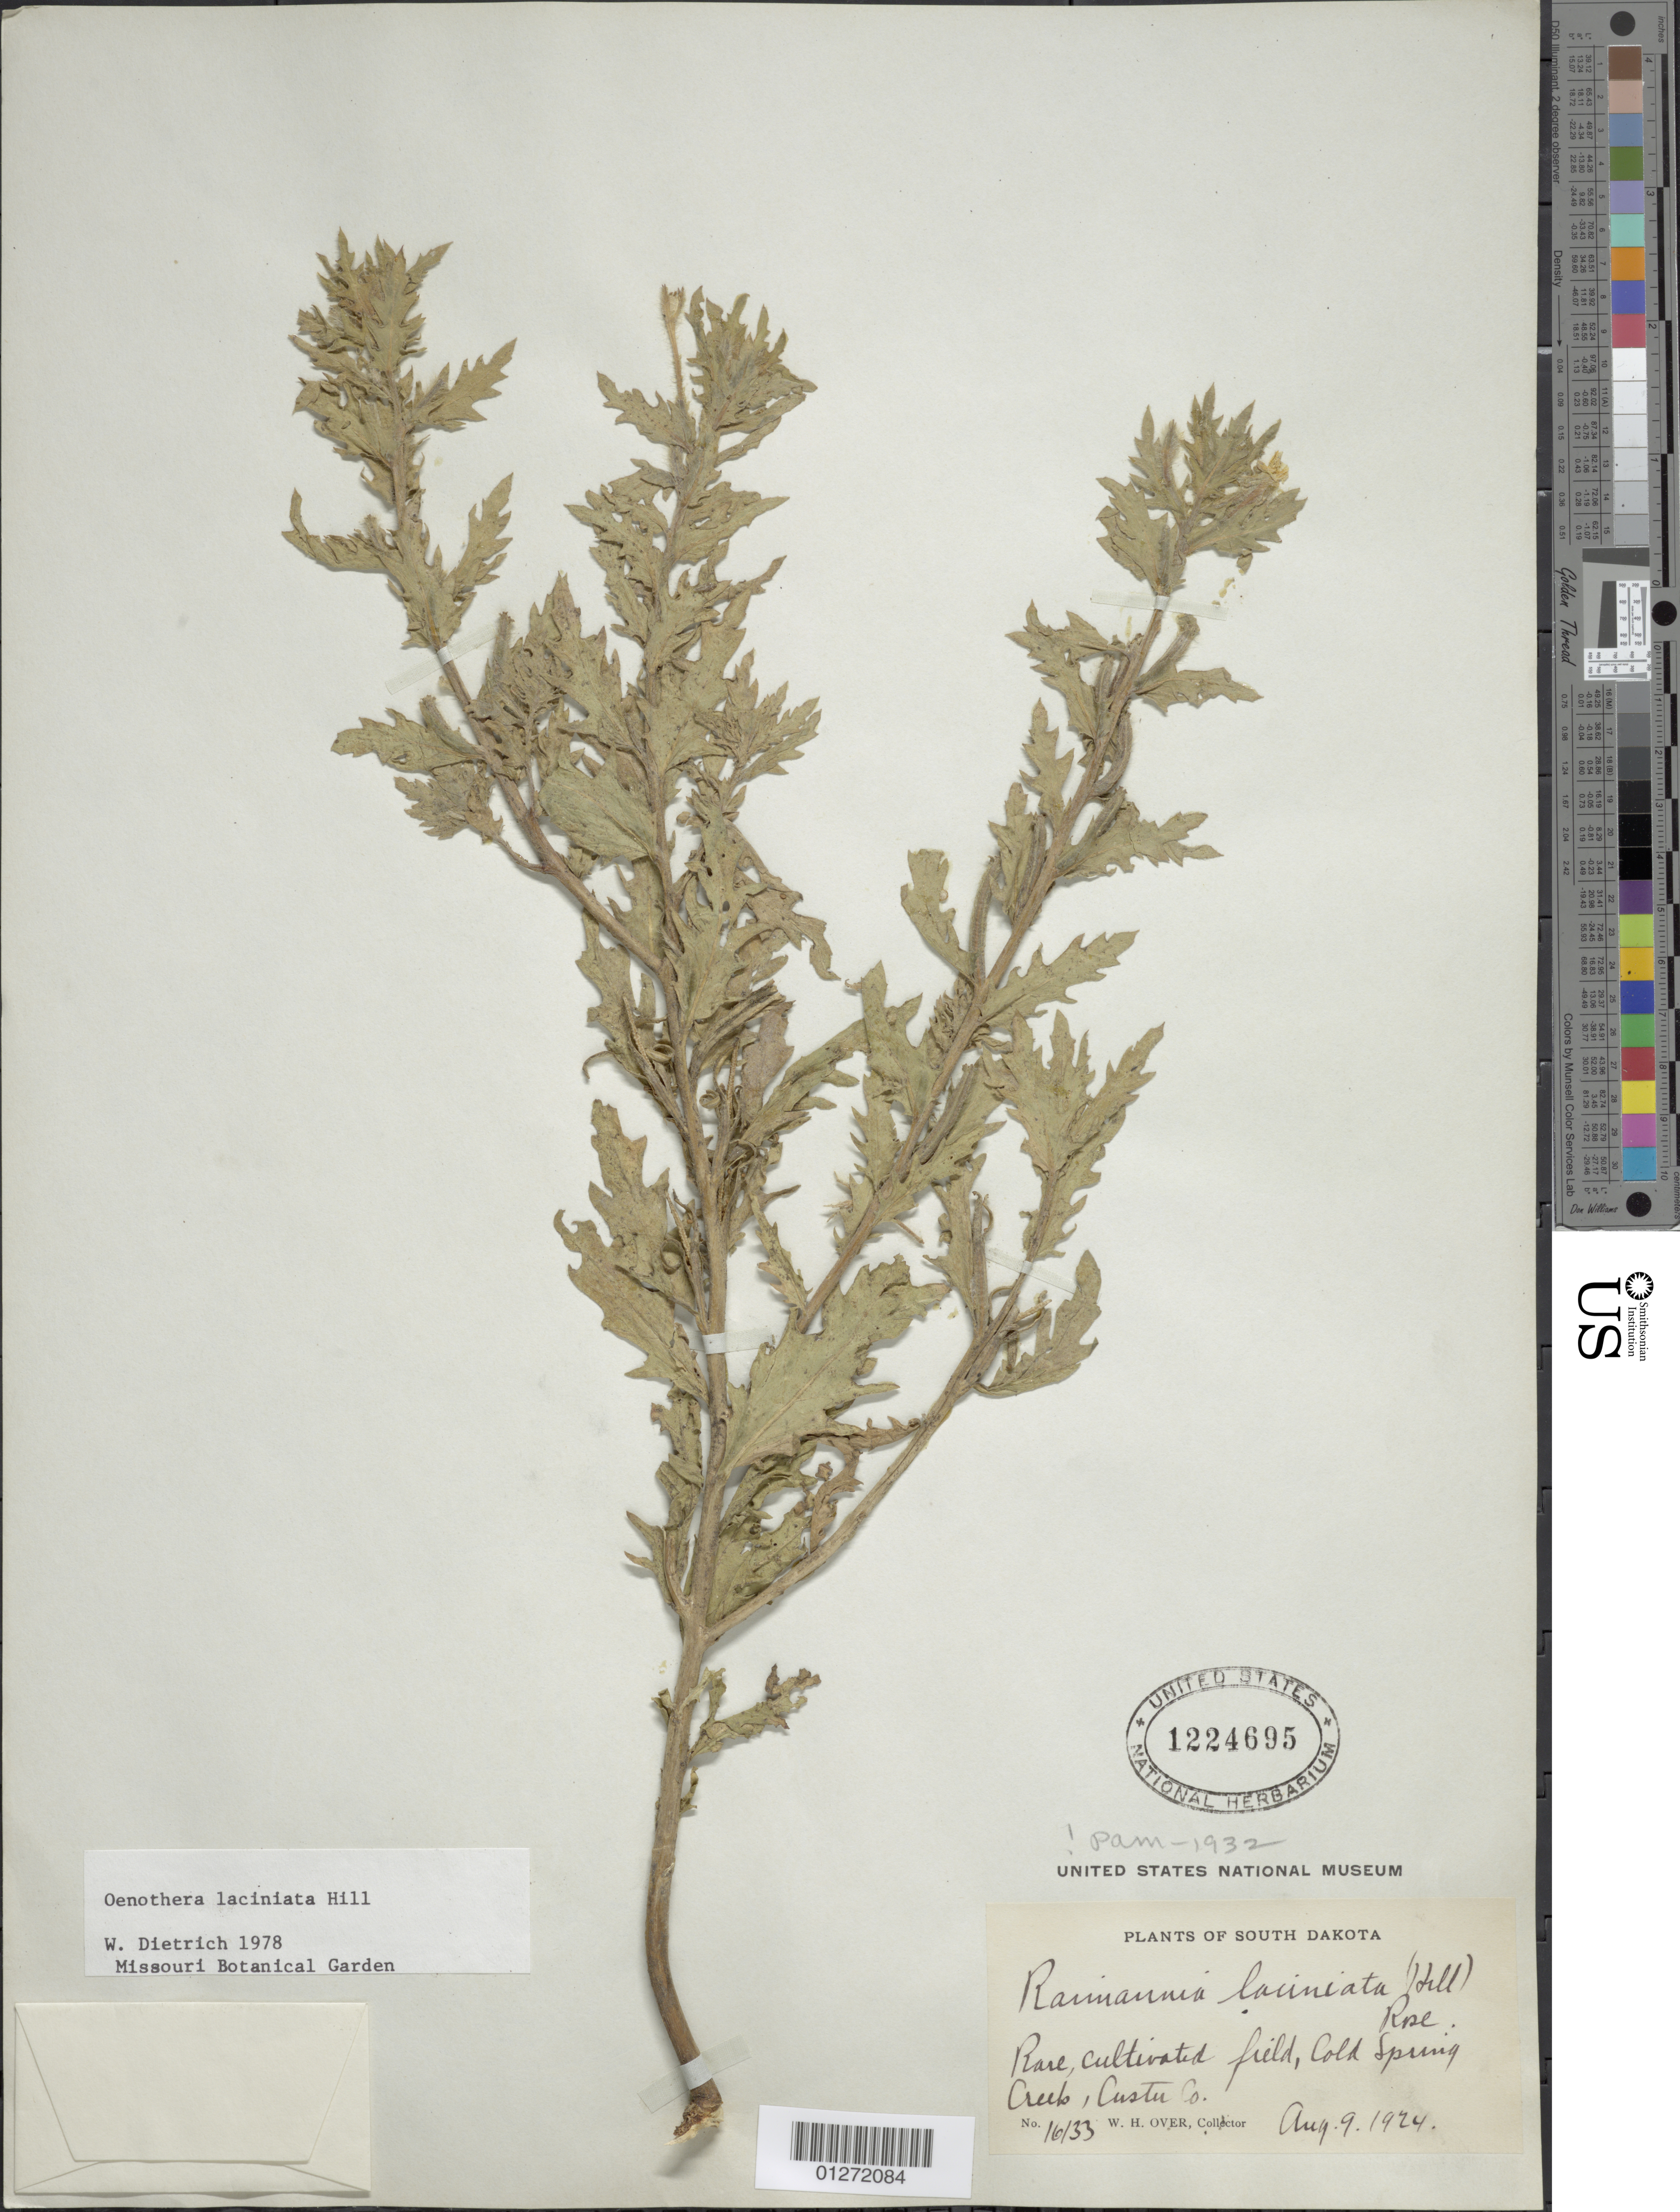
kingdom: Plantae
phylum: Tracheophyta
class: Magnoliopsida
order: Myrtales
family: Onagraceae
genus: Oenothera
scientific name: Oenothera laciniata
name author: Hill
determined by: Dietrich, W.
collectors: W. Over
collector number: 16133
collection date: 1924-08-09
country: United States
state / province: South Dakota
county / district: Custer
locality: Cold Springs Creek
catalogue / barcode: US 1224695